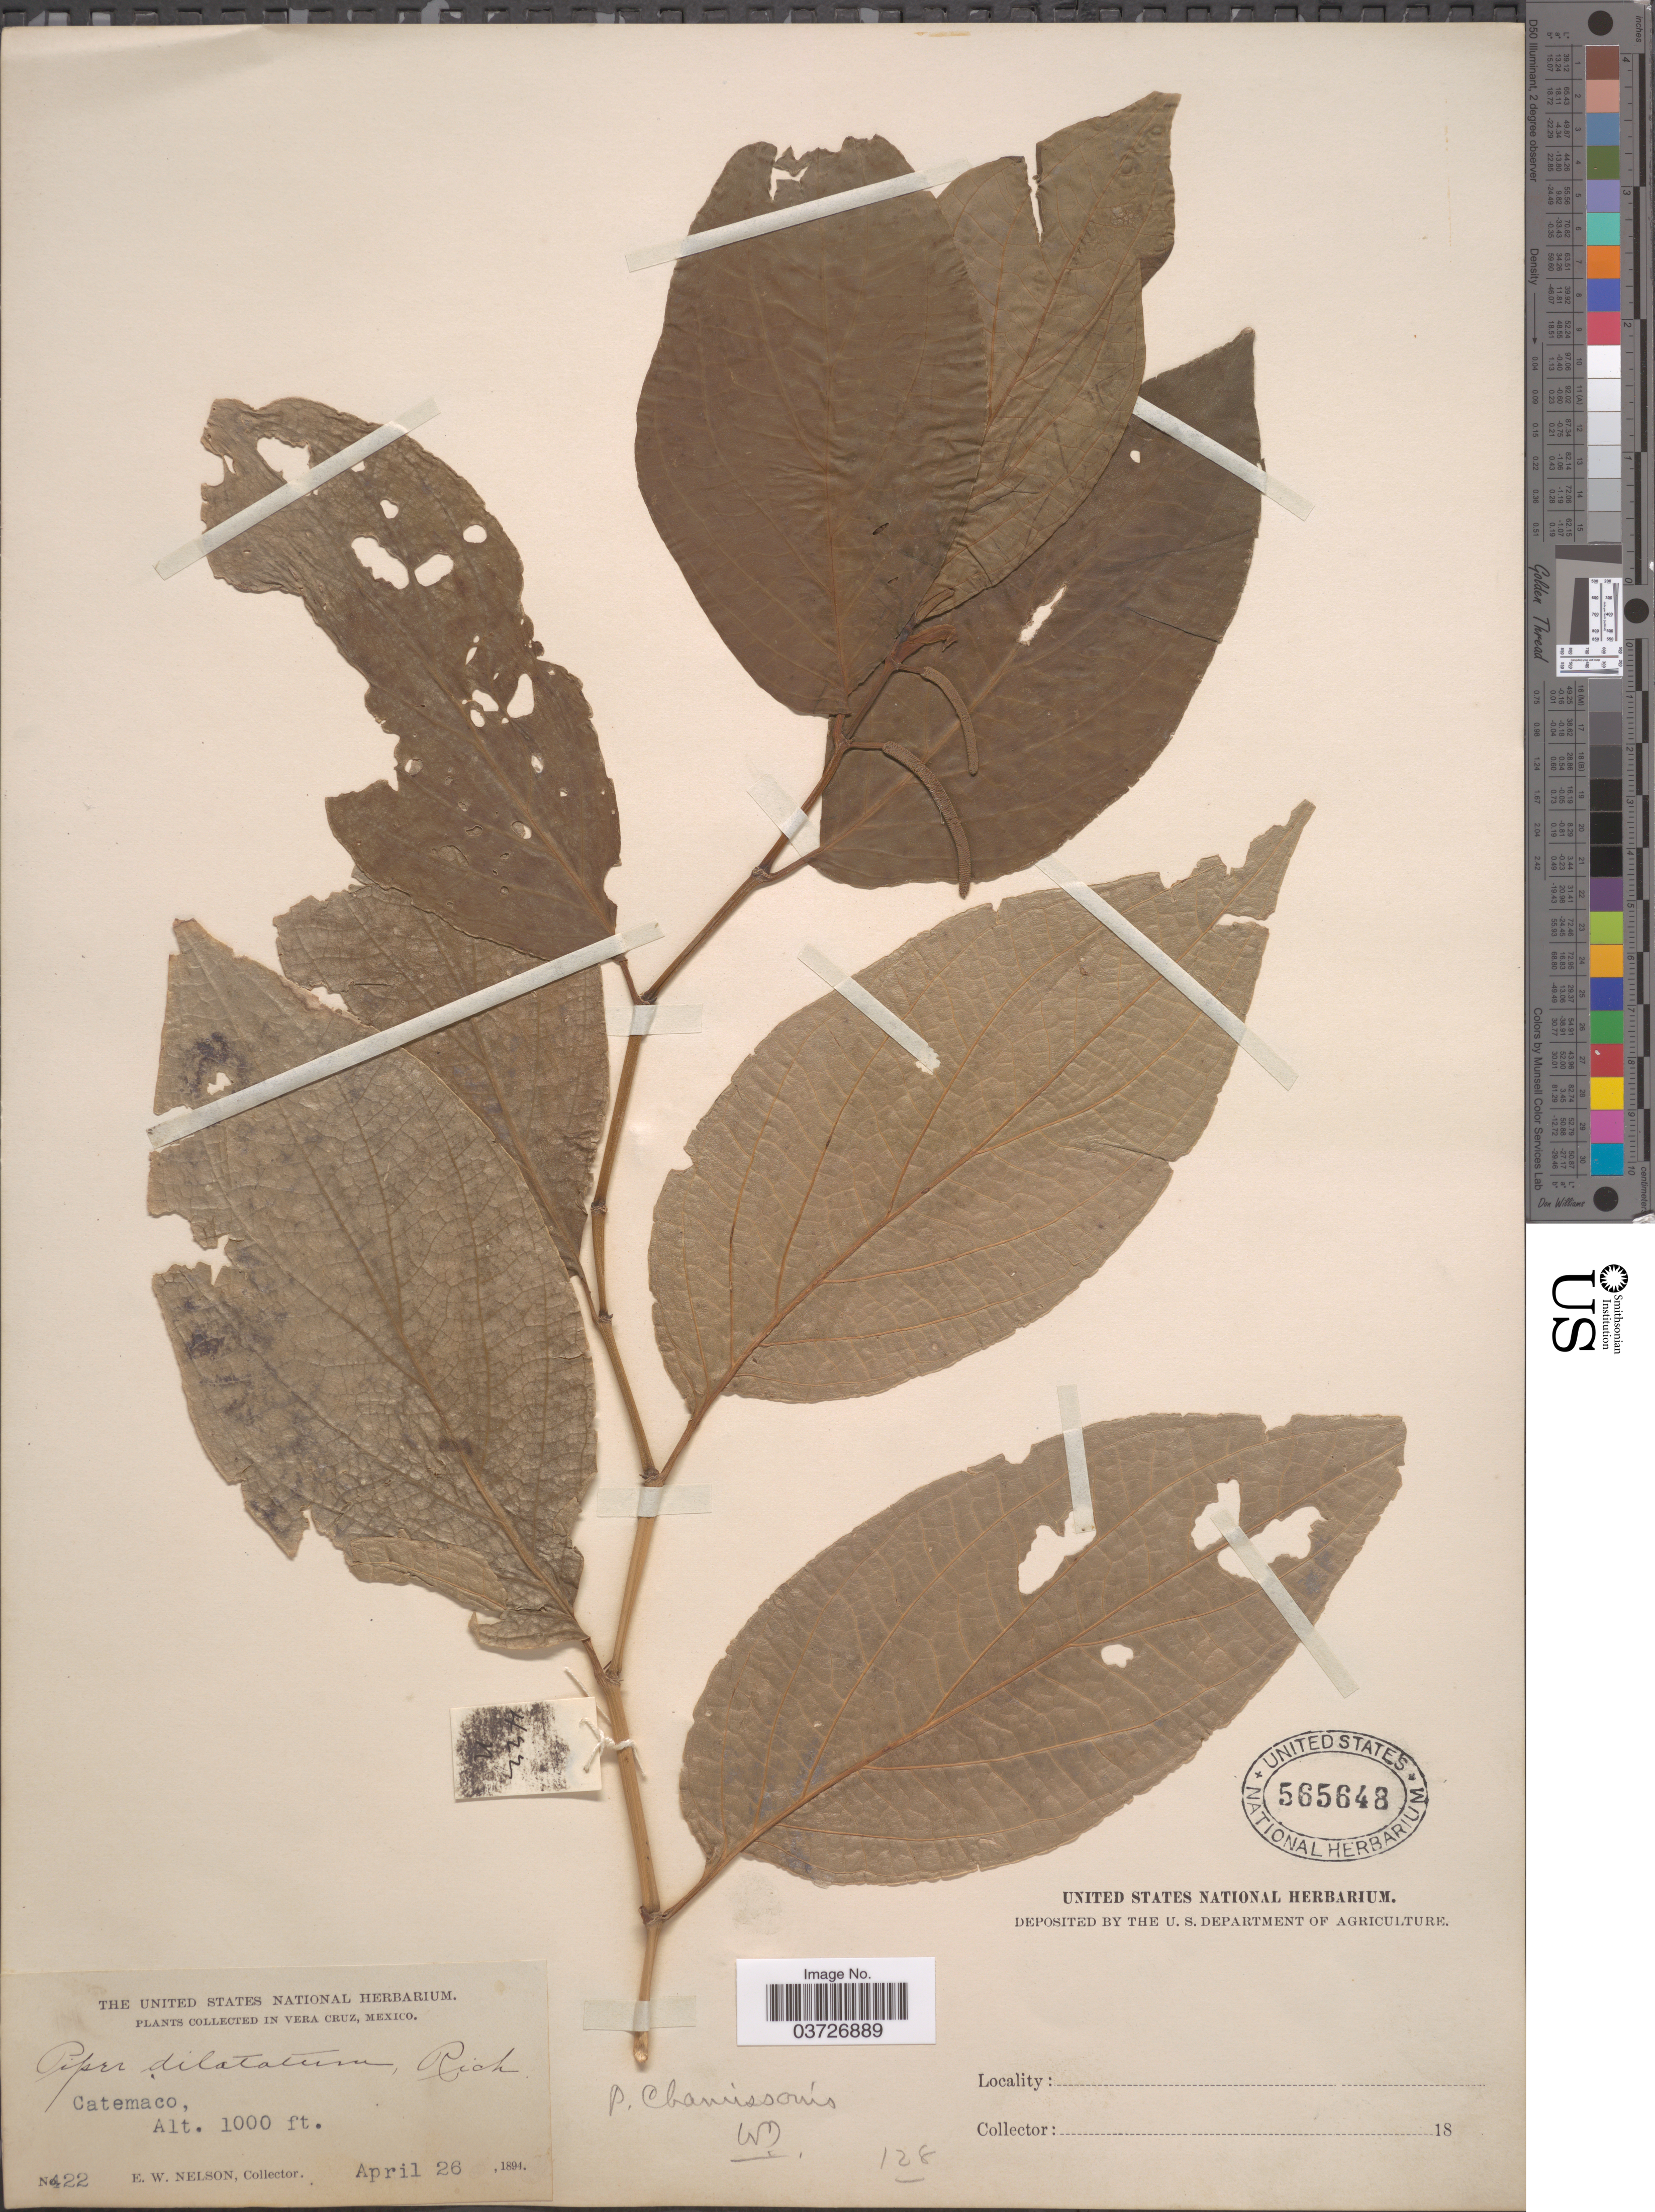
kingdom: Plantae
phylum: Tracheophyta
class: Magnoliopsida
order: Piperales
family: Piperaceae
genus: Piper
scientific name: Piper chamissonis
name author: Steud.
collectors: E. W. Nelson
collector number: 422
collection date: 1894-04-26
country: Mexico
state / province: Veracruz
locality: Vera Cruz. Catemaco.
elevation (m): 305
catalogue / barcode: US 565648